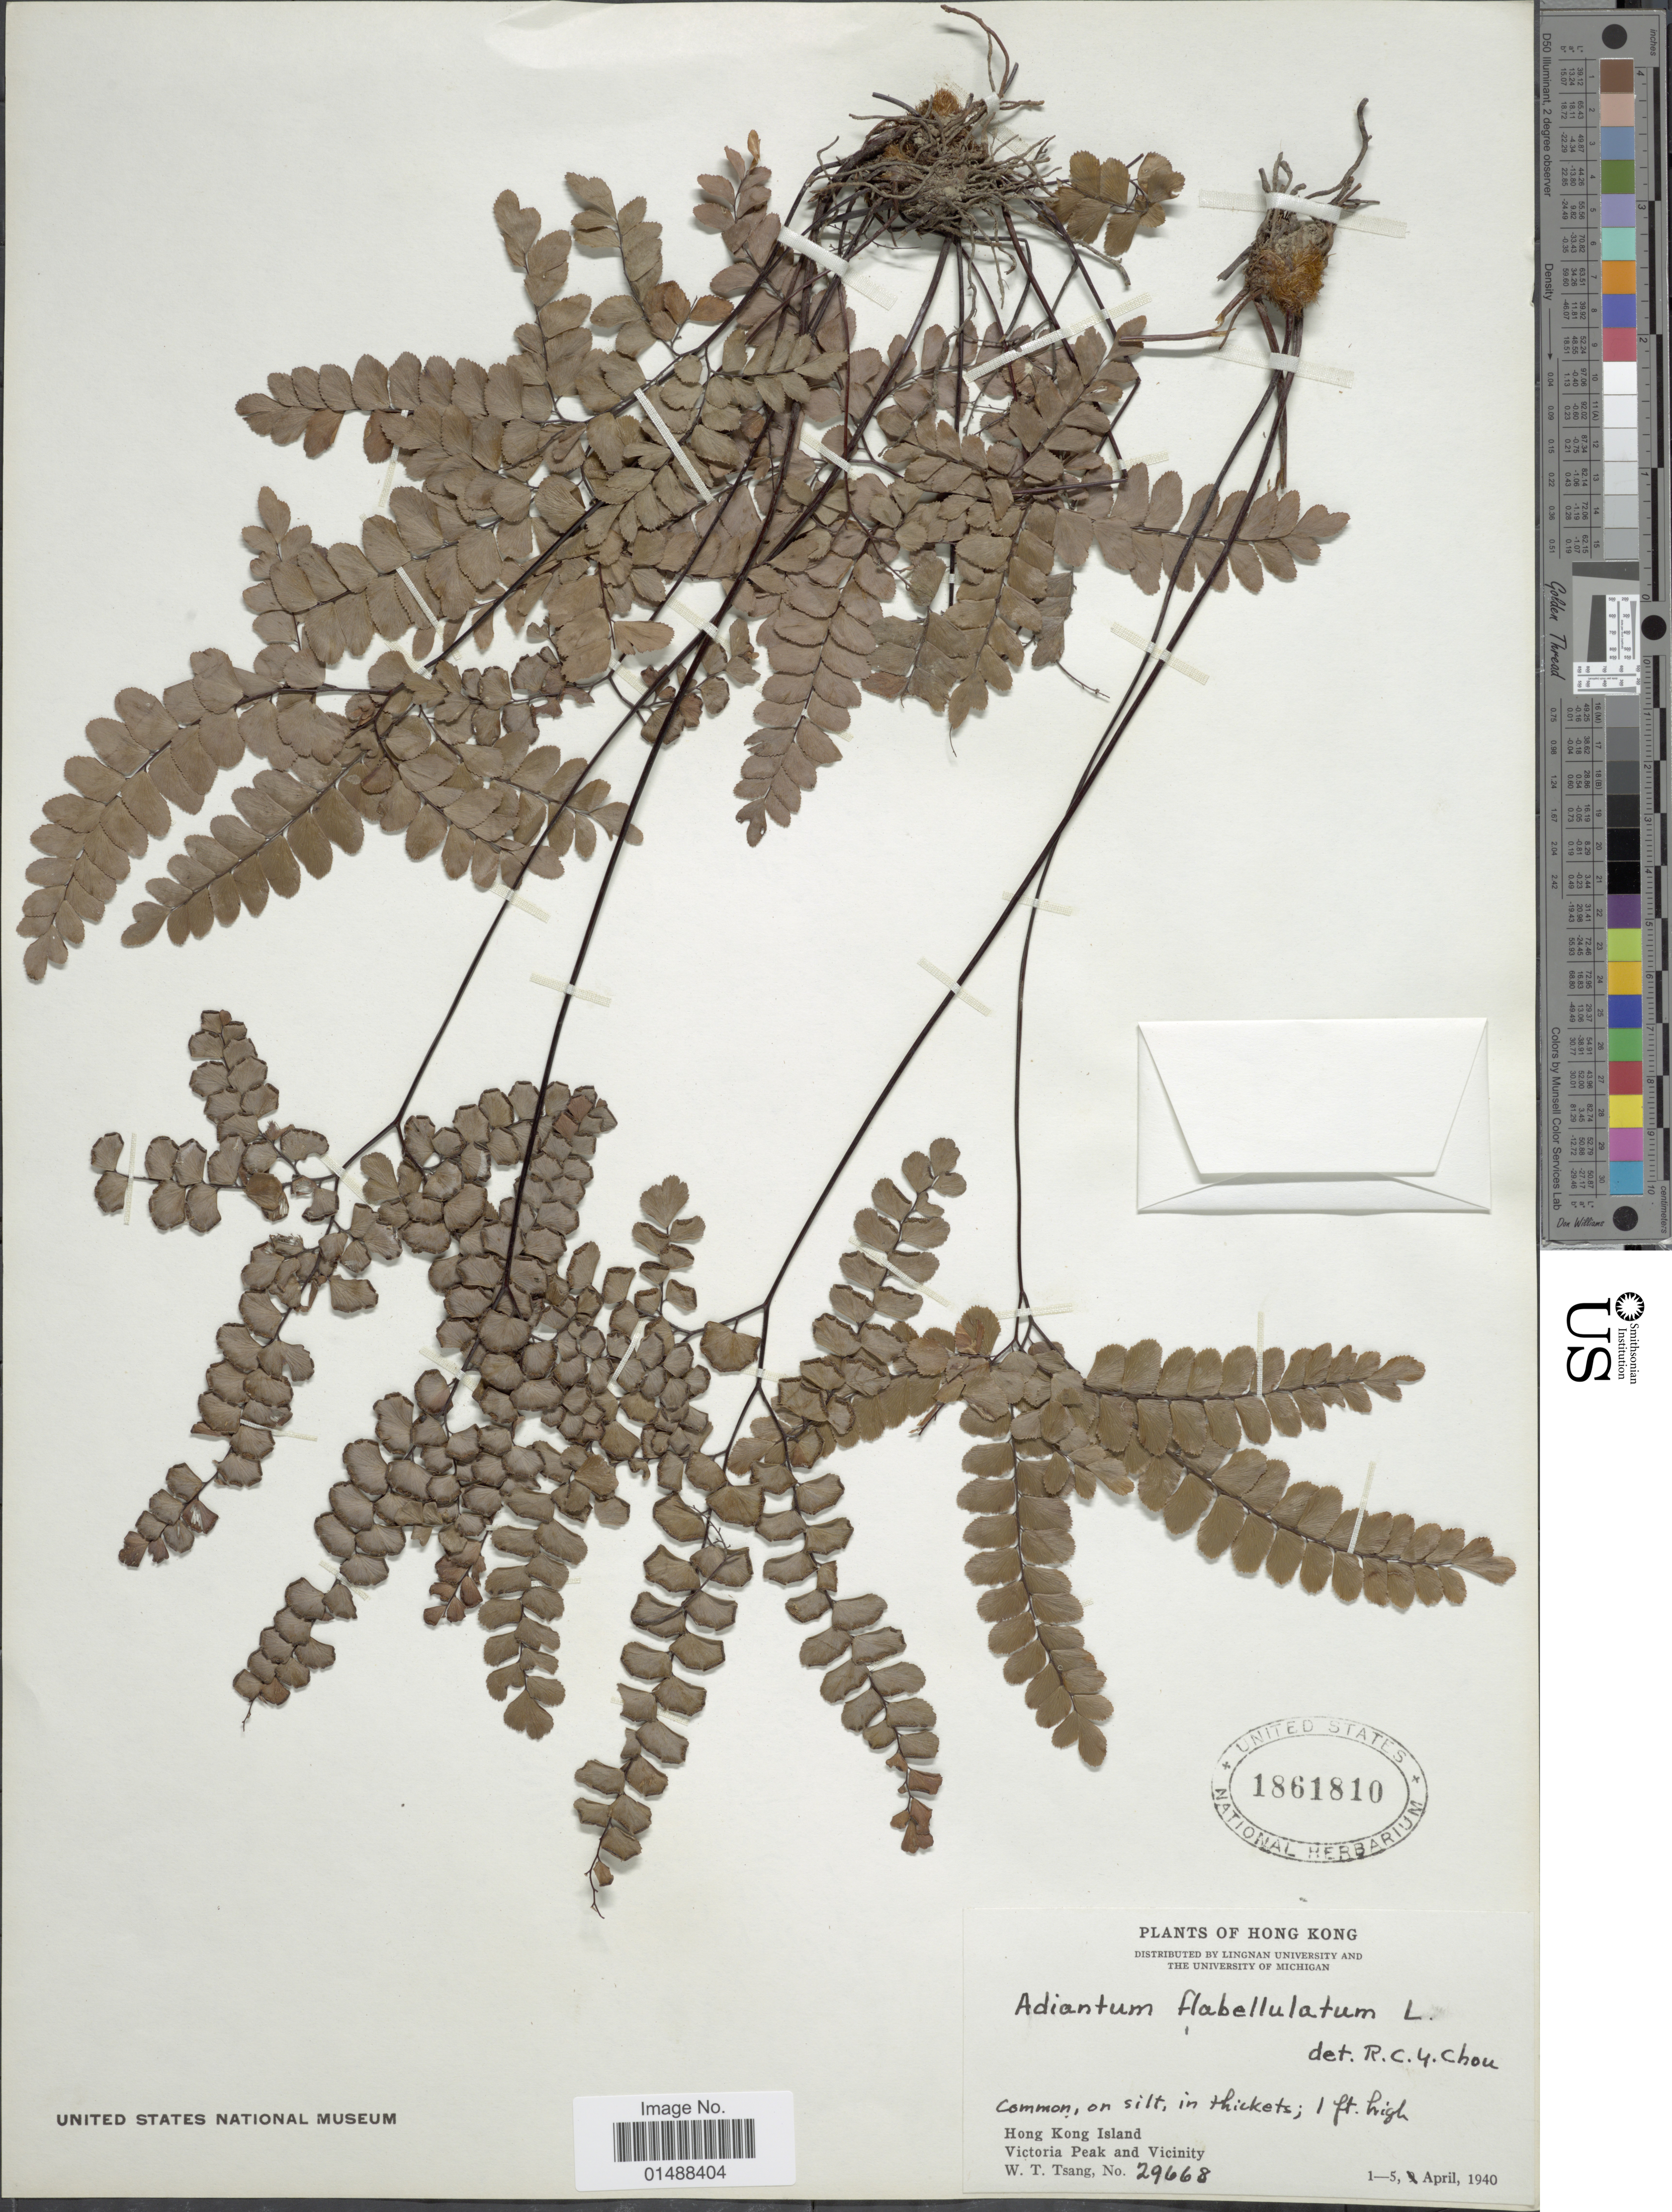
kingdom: Plantae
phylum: Tracheophyta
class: Polypodiopsida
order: Polypodiales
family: Pteridaceae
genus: Adiantum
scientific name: Adiantum flabellulatum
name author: L.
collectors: W. T. Tsang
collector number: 29668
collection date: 1940-04-01/1940-04-05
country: China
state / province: Hong Kong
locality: Hong Kong, Hong Kong Island, Victoria Peak and vicinity.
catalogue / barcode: US 1861810